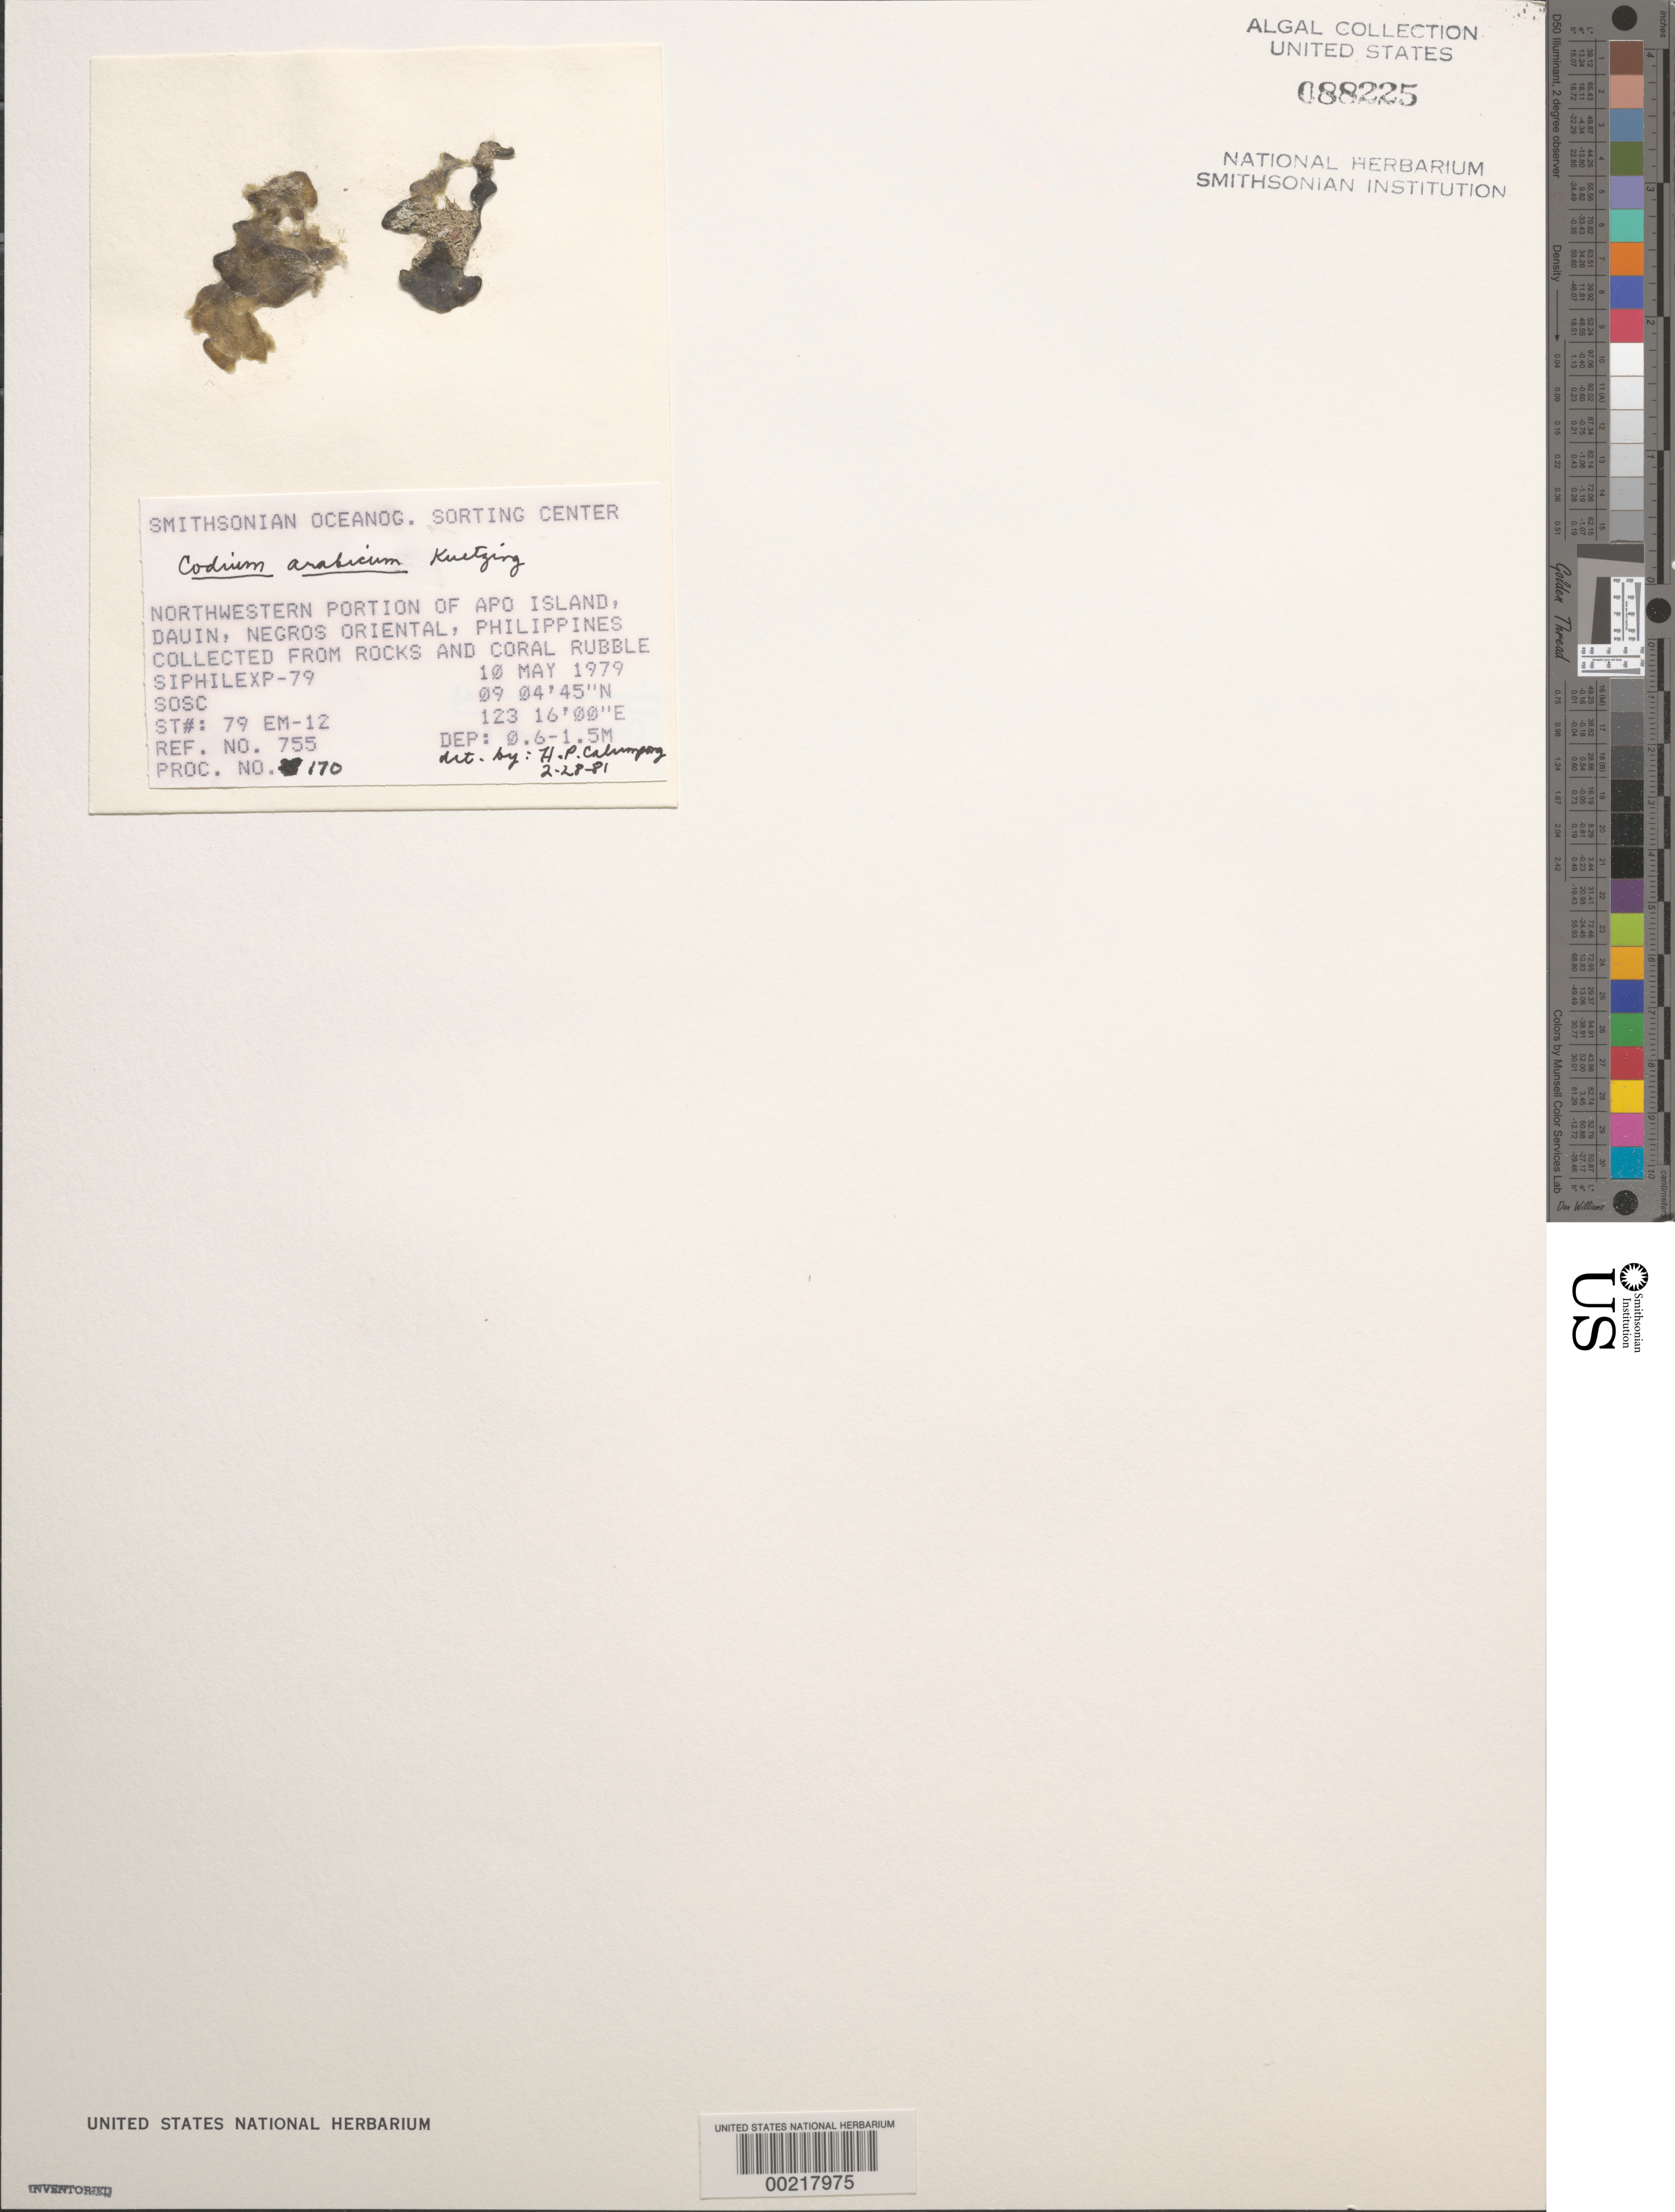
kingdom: Plantae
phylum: Chlorophyta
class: Ulvophyceae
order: Bryopsidales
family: Codiaceae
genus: Codium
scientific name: Codium arabicum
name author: Kütz.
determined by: Calumpong, H. P.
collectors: SOSC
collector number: Station 79 Em-12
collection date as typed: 10 May 1979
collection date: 1979-05-10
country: Philippines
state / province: Central Visayas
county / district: Negros Oriental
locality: Apo island, dauin, negros oriental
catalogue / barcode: US 88225